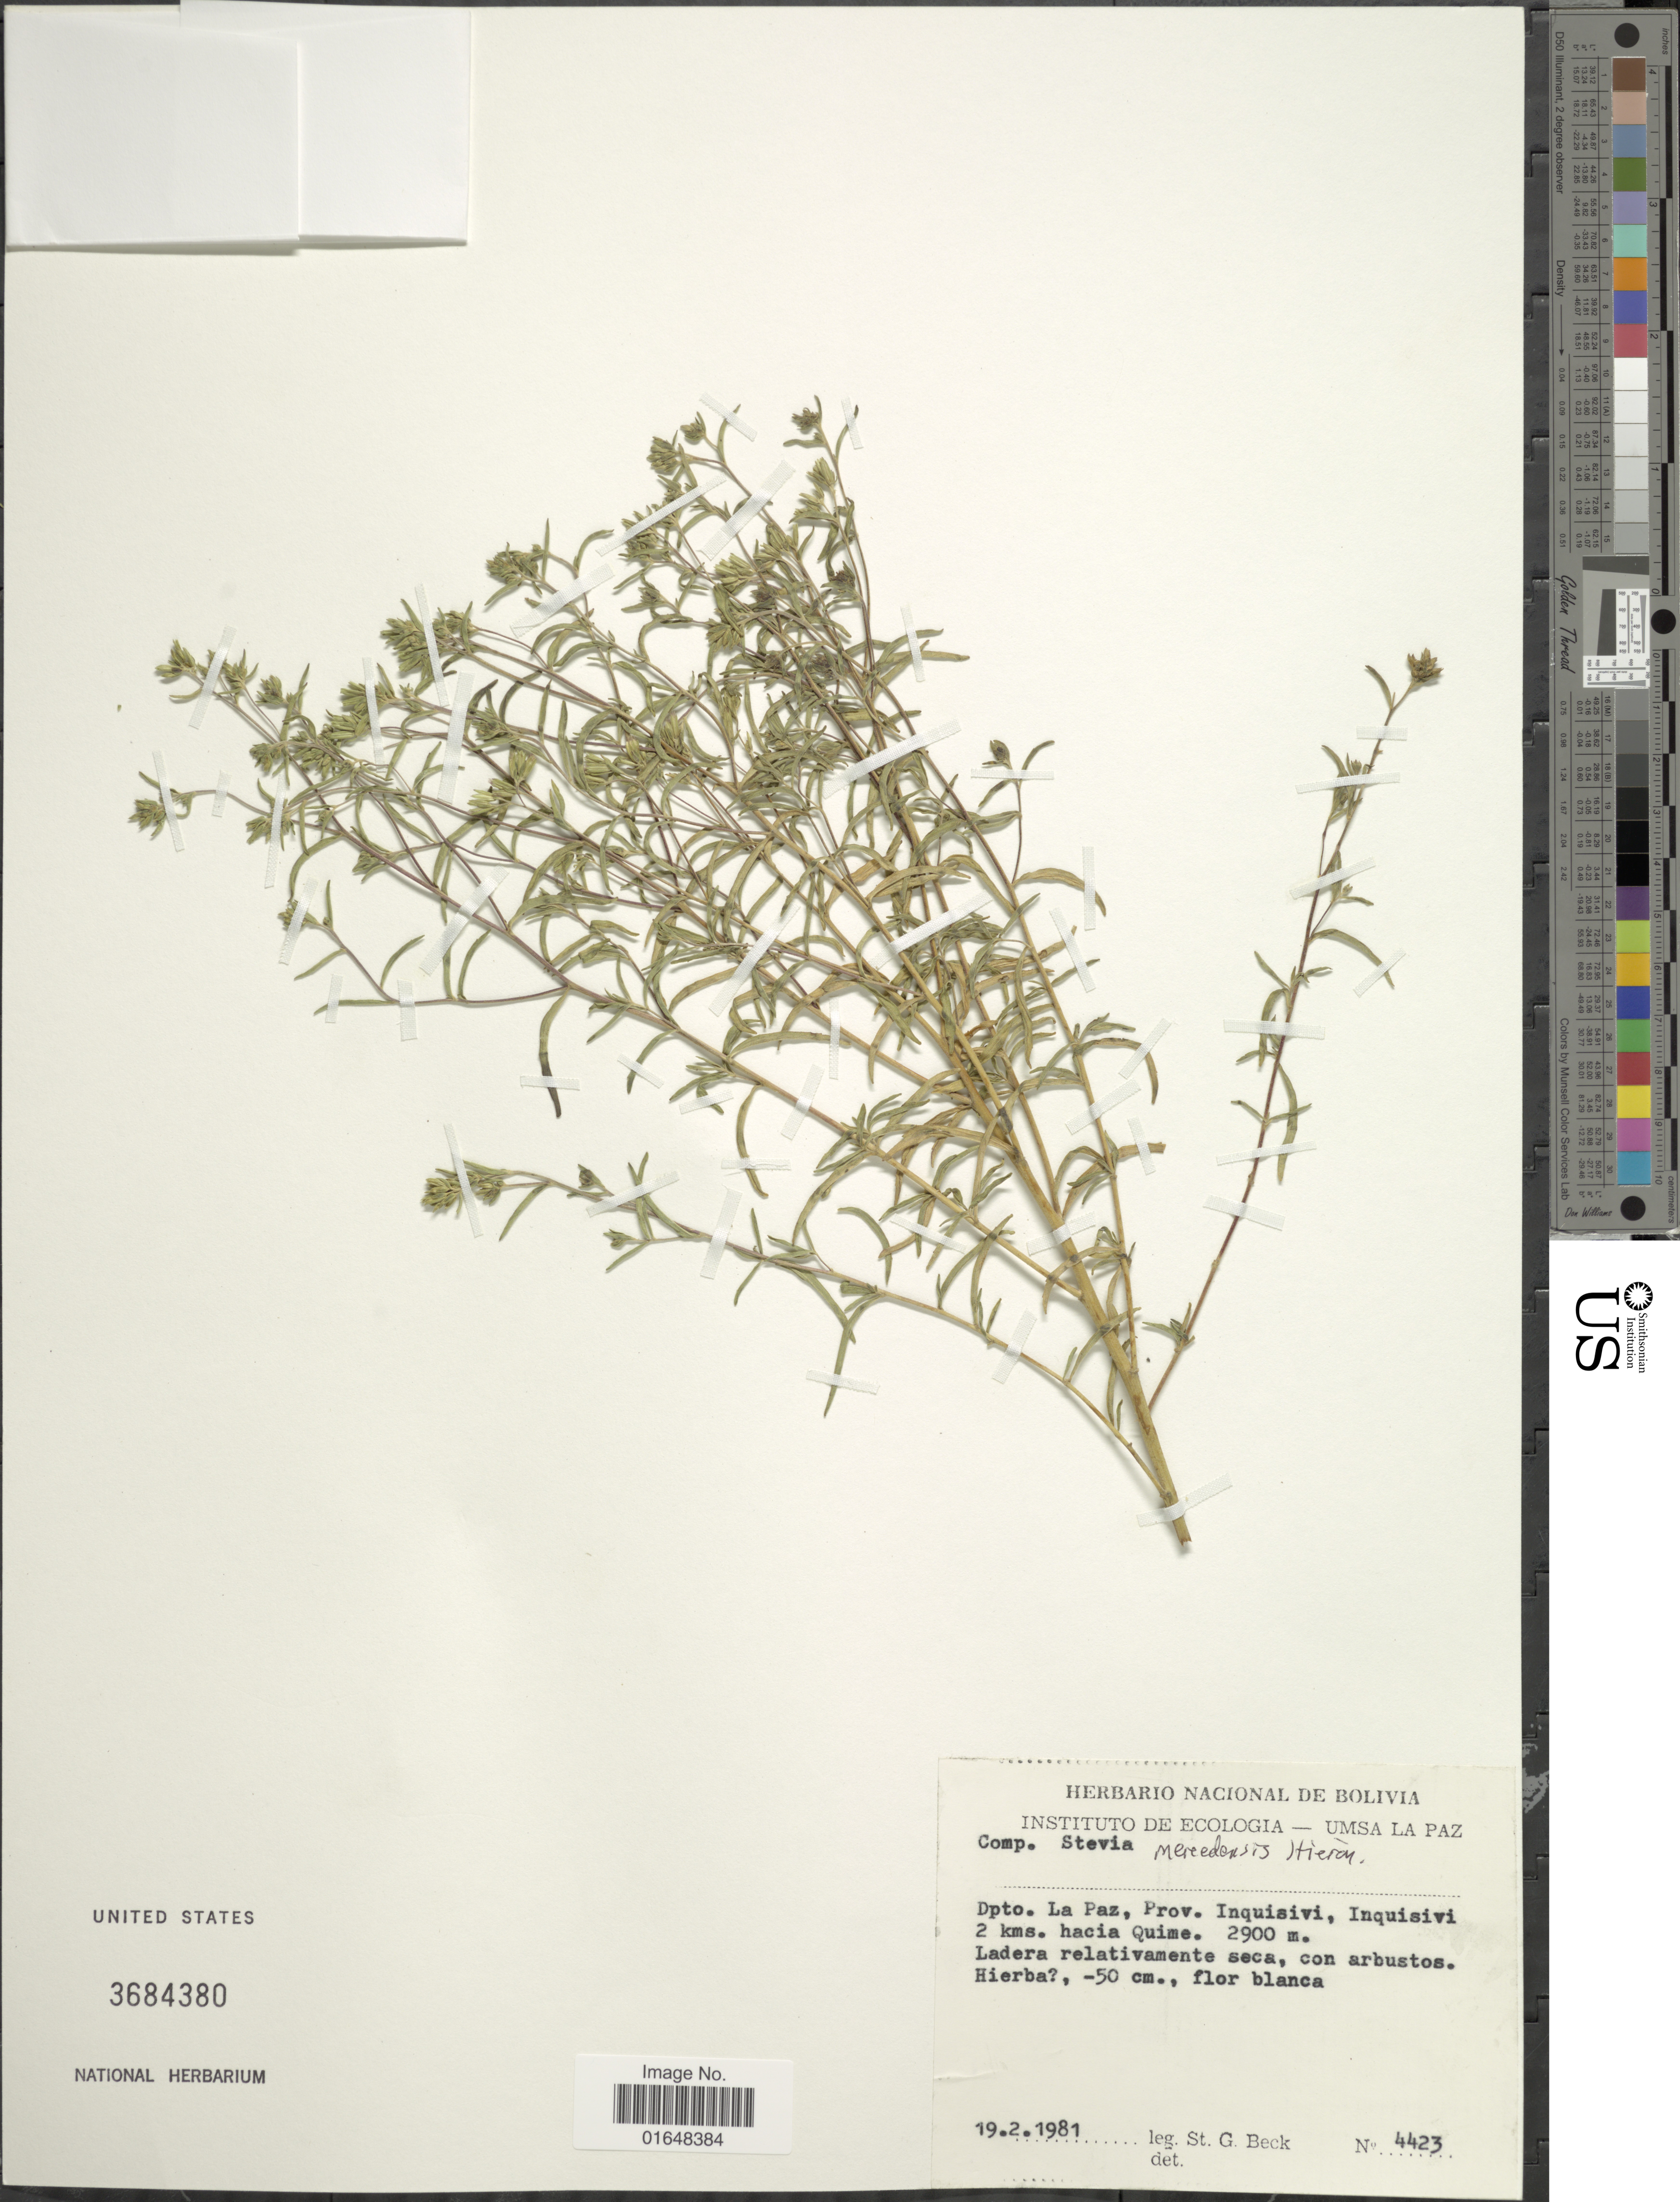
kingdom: Plantae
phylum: Tracheophyta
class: Magnoliopsida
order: Asterales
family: Asteraceae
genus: Stevia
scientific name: Stevia mercedensis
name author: Hieron.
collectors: S. G. Beck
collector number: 4423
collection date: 1981-02-19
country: Bolivia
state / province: La Paz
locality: Dpto. La Paz, Prov. Inquisivi, Inquisivi 2 kms. hacia Quime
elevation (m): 2900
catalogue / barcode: US 3684380